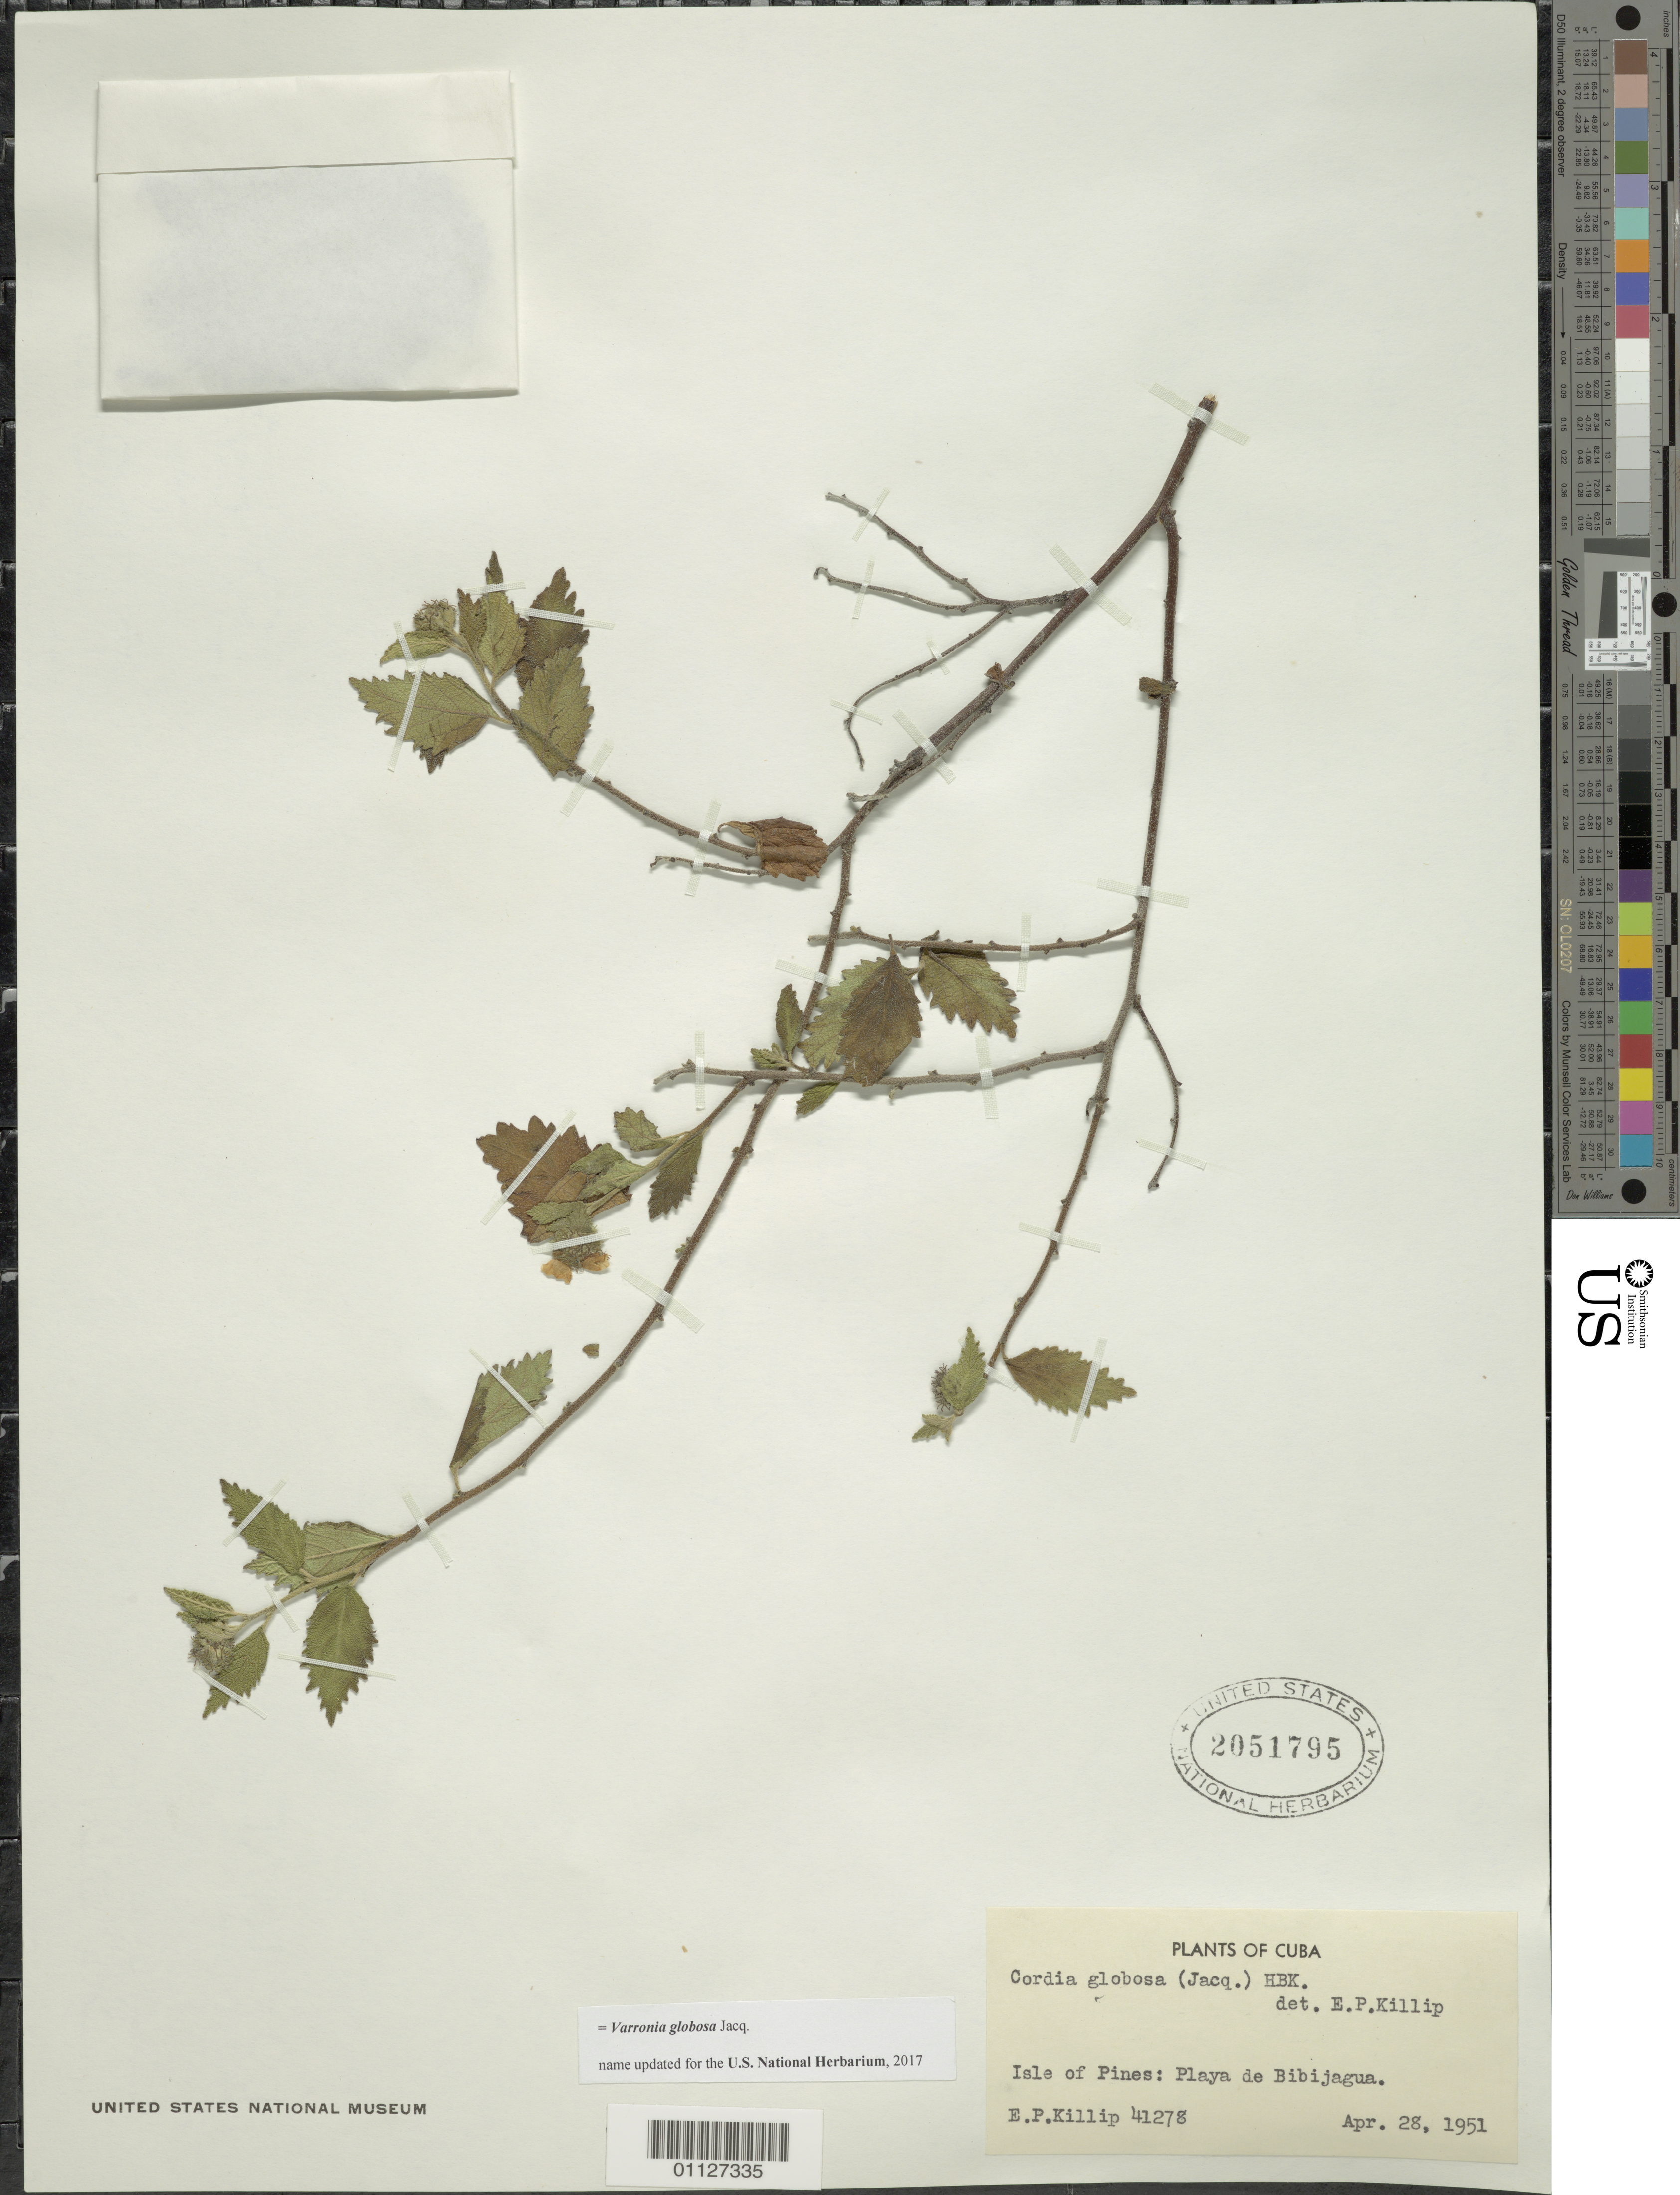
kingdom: Plantae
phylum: Tracheophyta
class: Magnoliopsida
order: Boraginales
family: Cordiaceae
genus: Varronia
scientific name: Varronia globosa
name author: Jacq.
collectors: E. P. Killip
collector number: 41278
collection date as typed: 28 Apr 1951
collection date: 1951-04-28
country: Cuba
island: Isla de la Juventud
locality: Playa de Bibijagua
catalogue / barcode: US 2051795